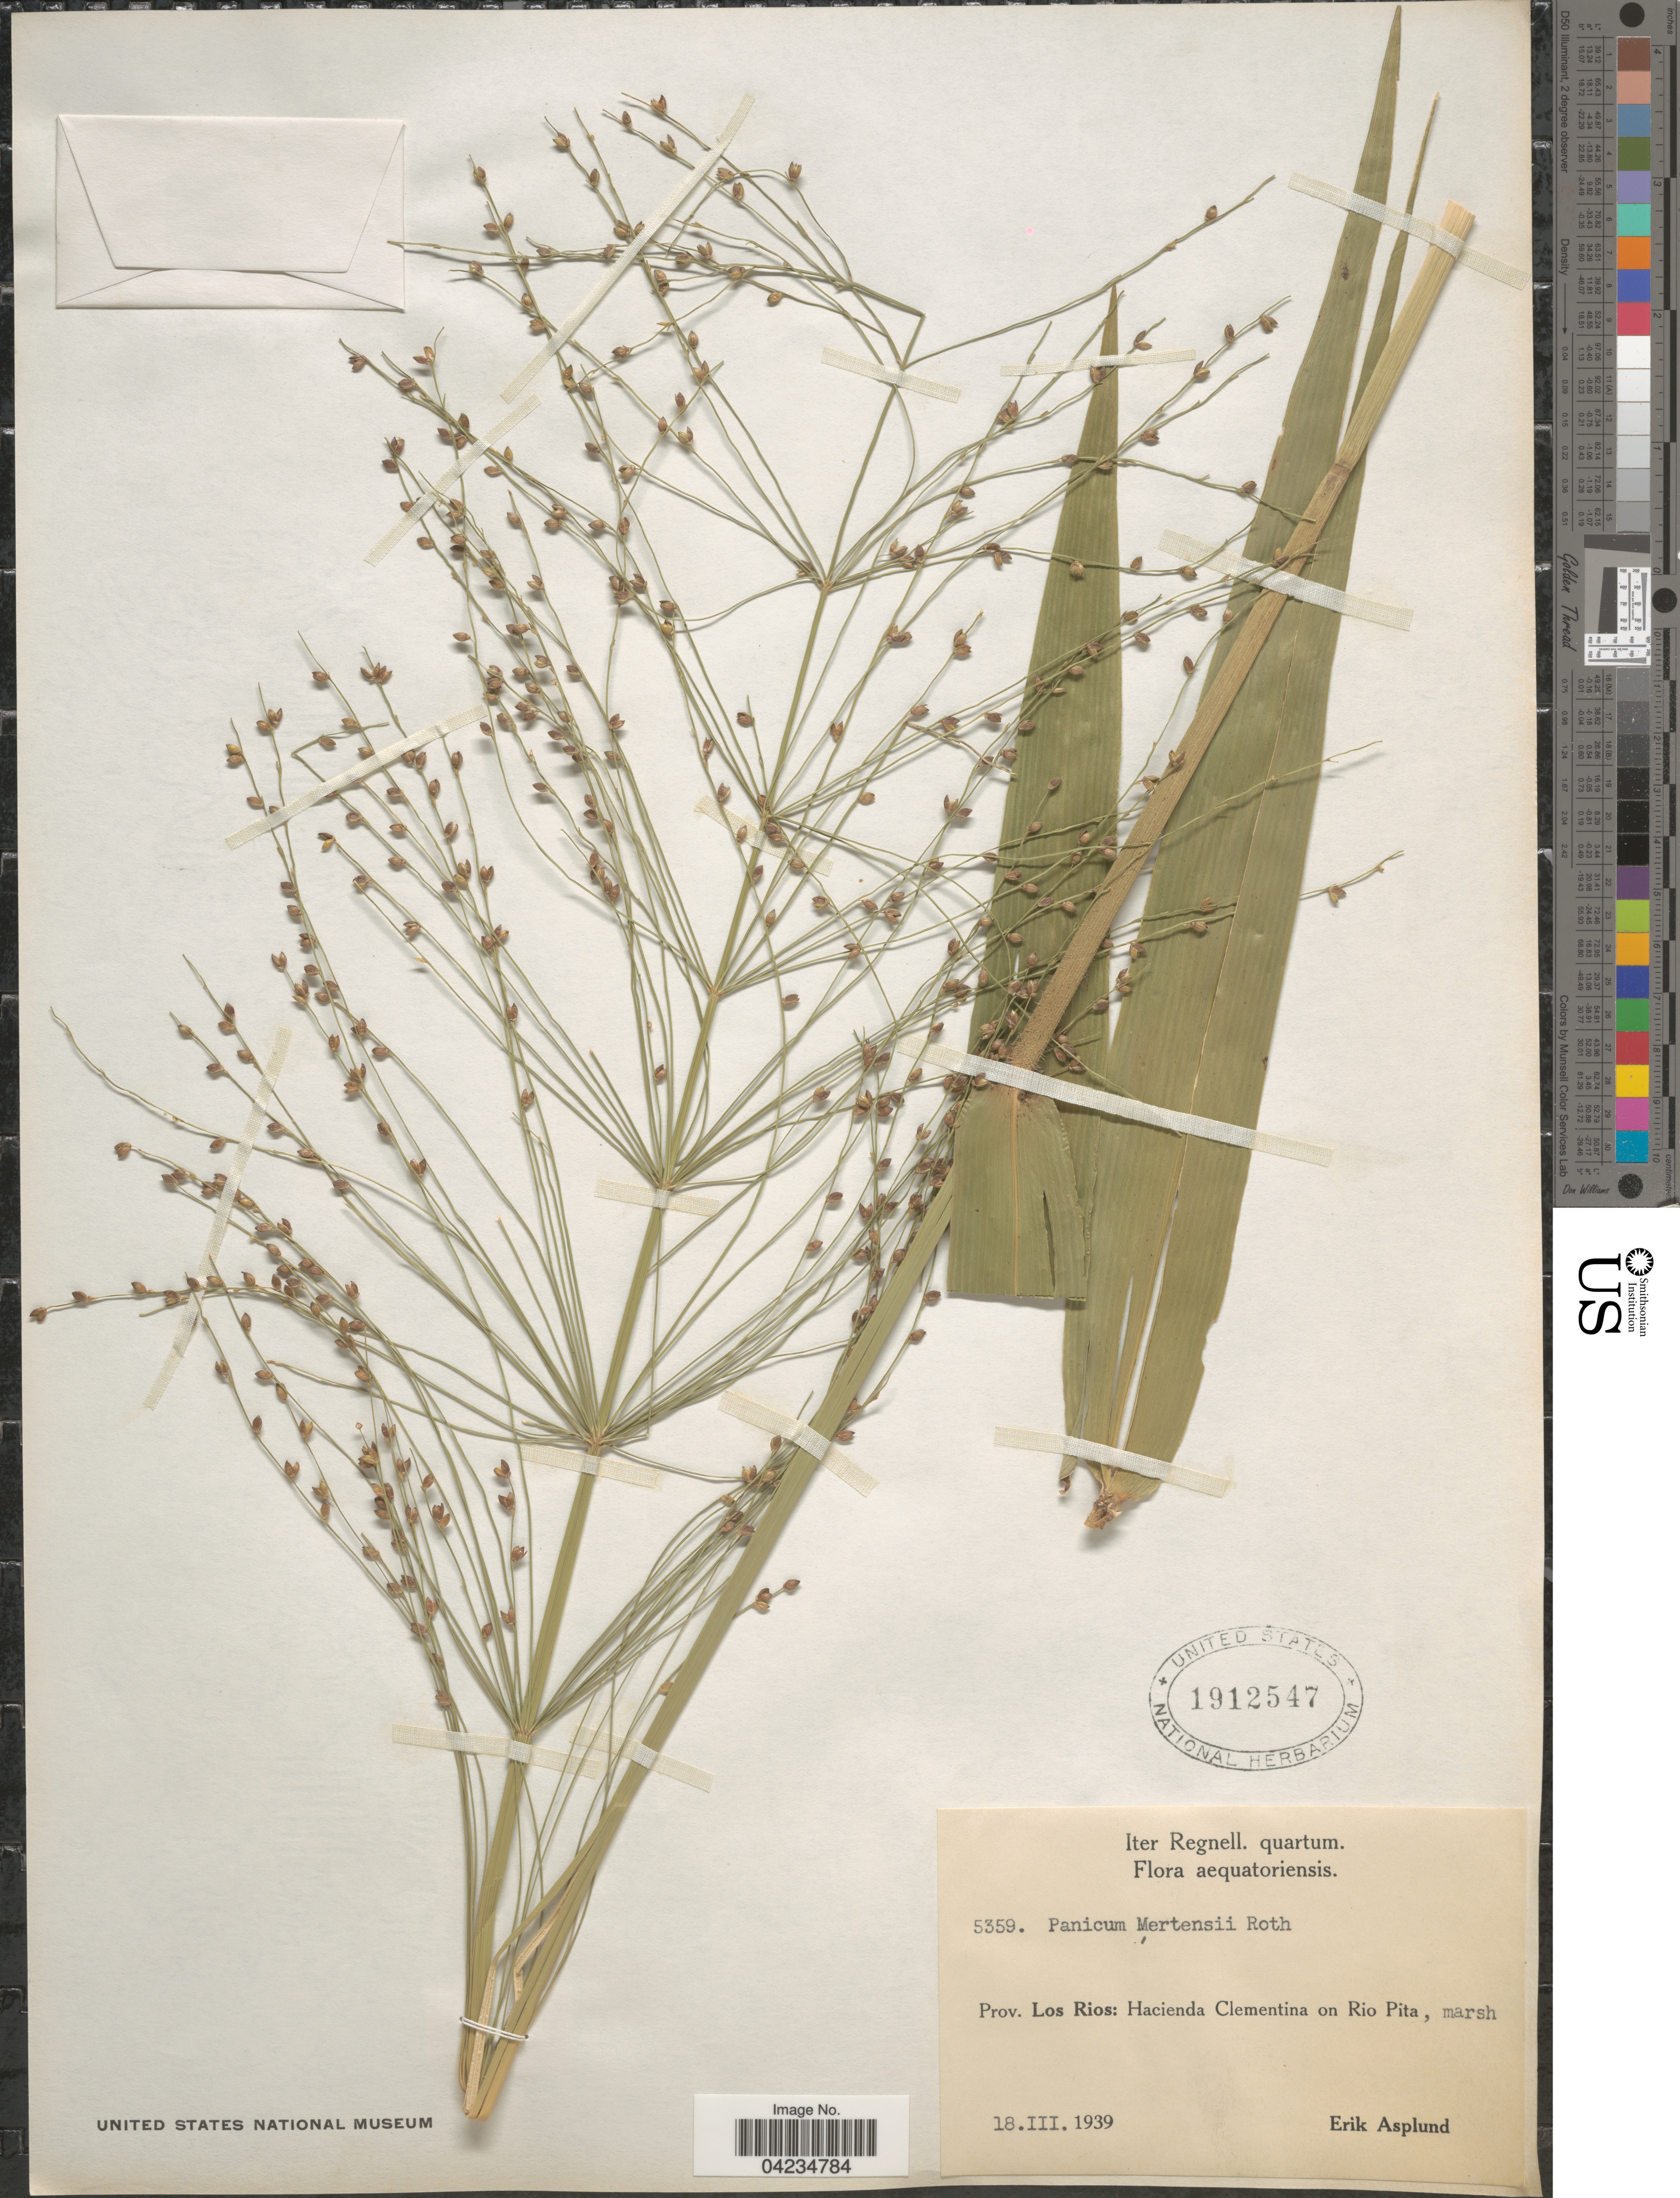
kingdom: Plantae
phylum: Tracheophyta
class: Liliopsida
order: Poales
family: Poaceae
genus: Stephostachys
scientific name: Stephostachys mertensii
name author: (Roth) Zuloaga & Marrone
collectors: E. Asplund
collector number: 5359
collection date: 1939-03-18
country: Ecuador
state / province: Los Ríos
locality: Iter Regnell. quartum. Aequatoriensis. Hacienda Clementina on Rio Pita, marsh.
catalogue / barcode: US 1912547